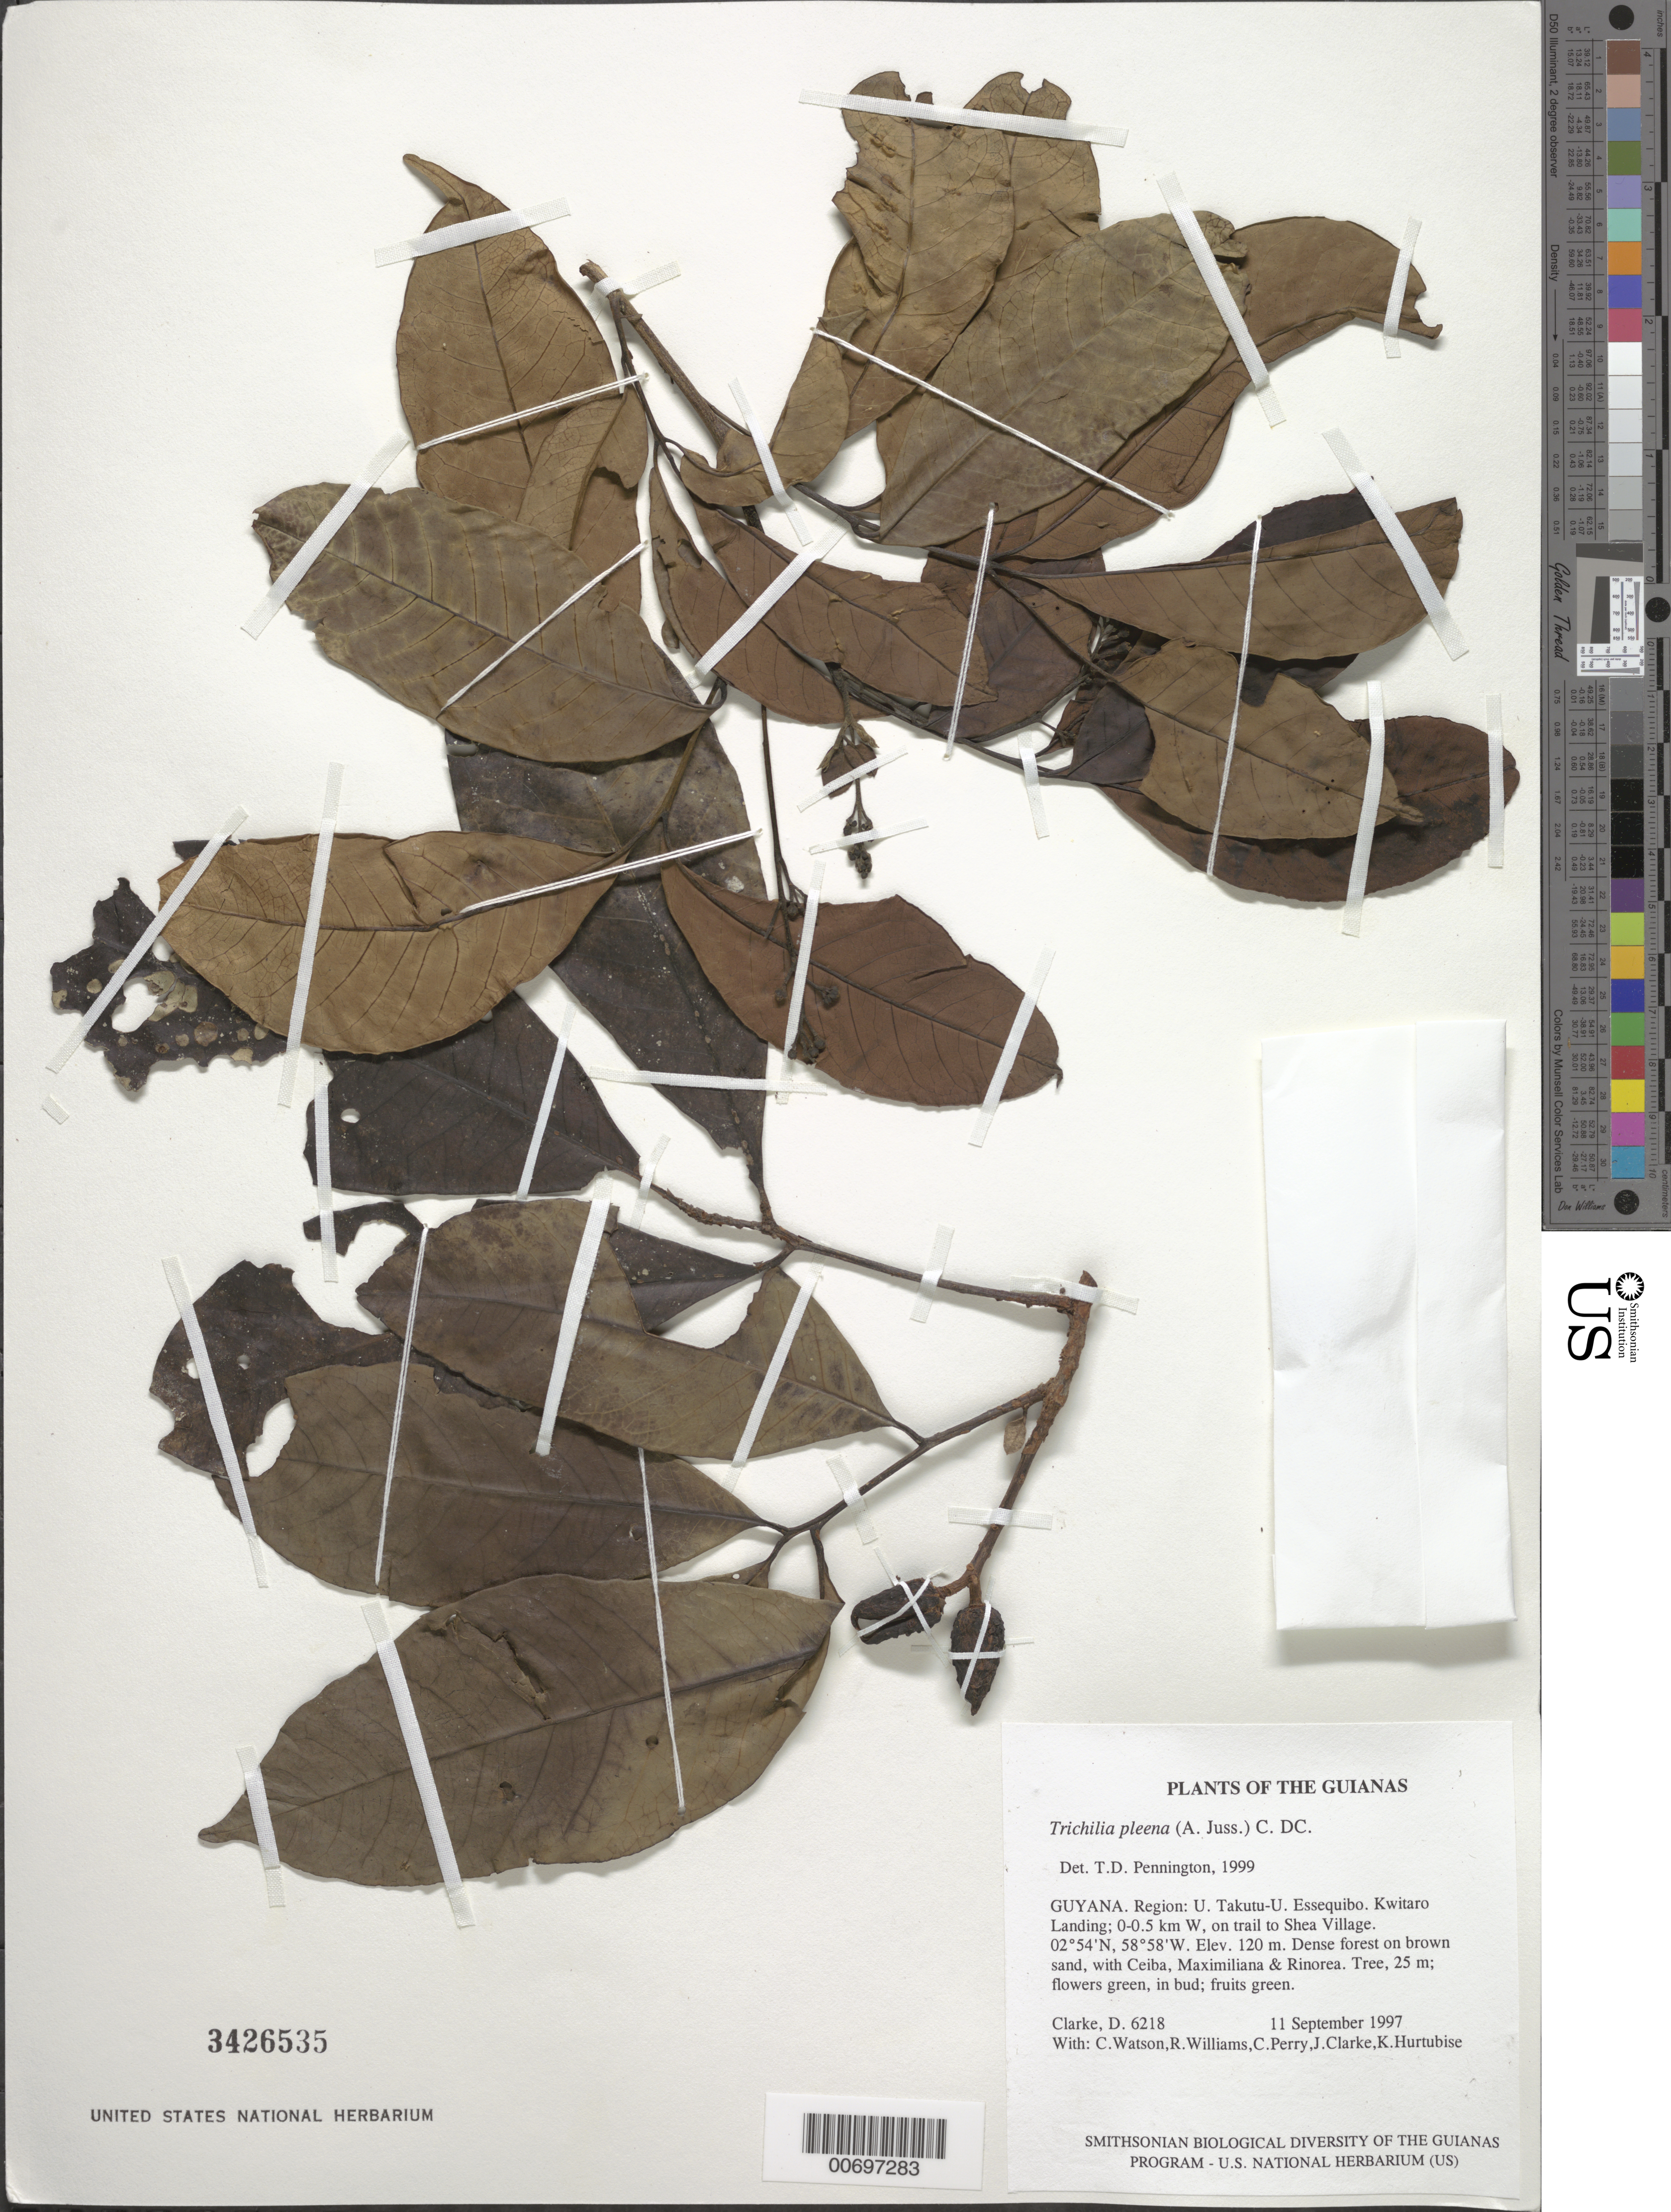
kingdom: Plantae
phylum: Tracheophyta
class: Magnoliopsida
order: Sapindales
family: Meliaceae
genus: Trichilia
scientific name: Trichilia pleeana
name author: (A. Juss.) C. DC.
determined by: Pennington, T. D., (K)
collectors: H. D. Clarke, C. Watson, R. Williams, C. Perry, J. Clarke & K. Hurtubise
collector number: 6218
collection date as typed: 11 September 1997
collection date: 1997-09-11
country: Guyana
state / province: U. Takutu-U. Essequibo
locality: Kwitaro Landing; 0-0.5 km W, on trail to Shea Village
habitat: Dense forest on brown sand, with Ceiba, Maximiliana & Rinorea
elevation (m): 120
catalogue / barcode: US 3426535